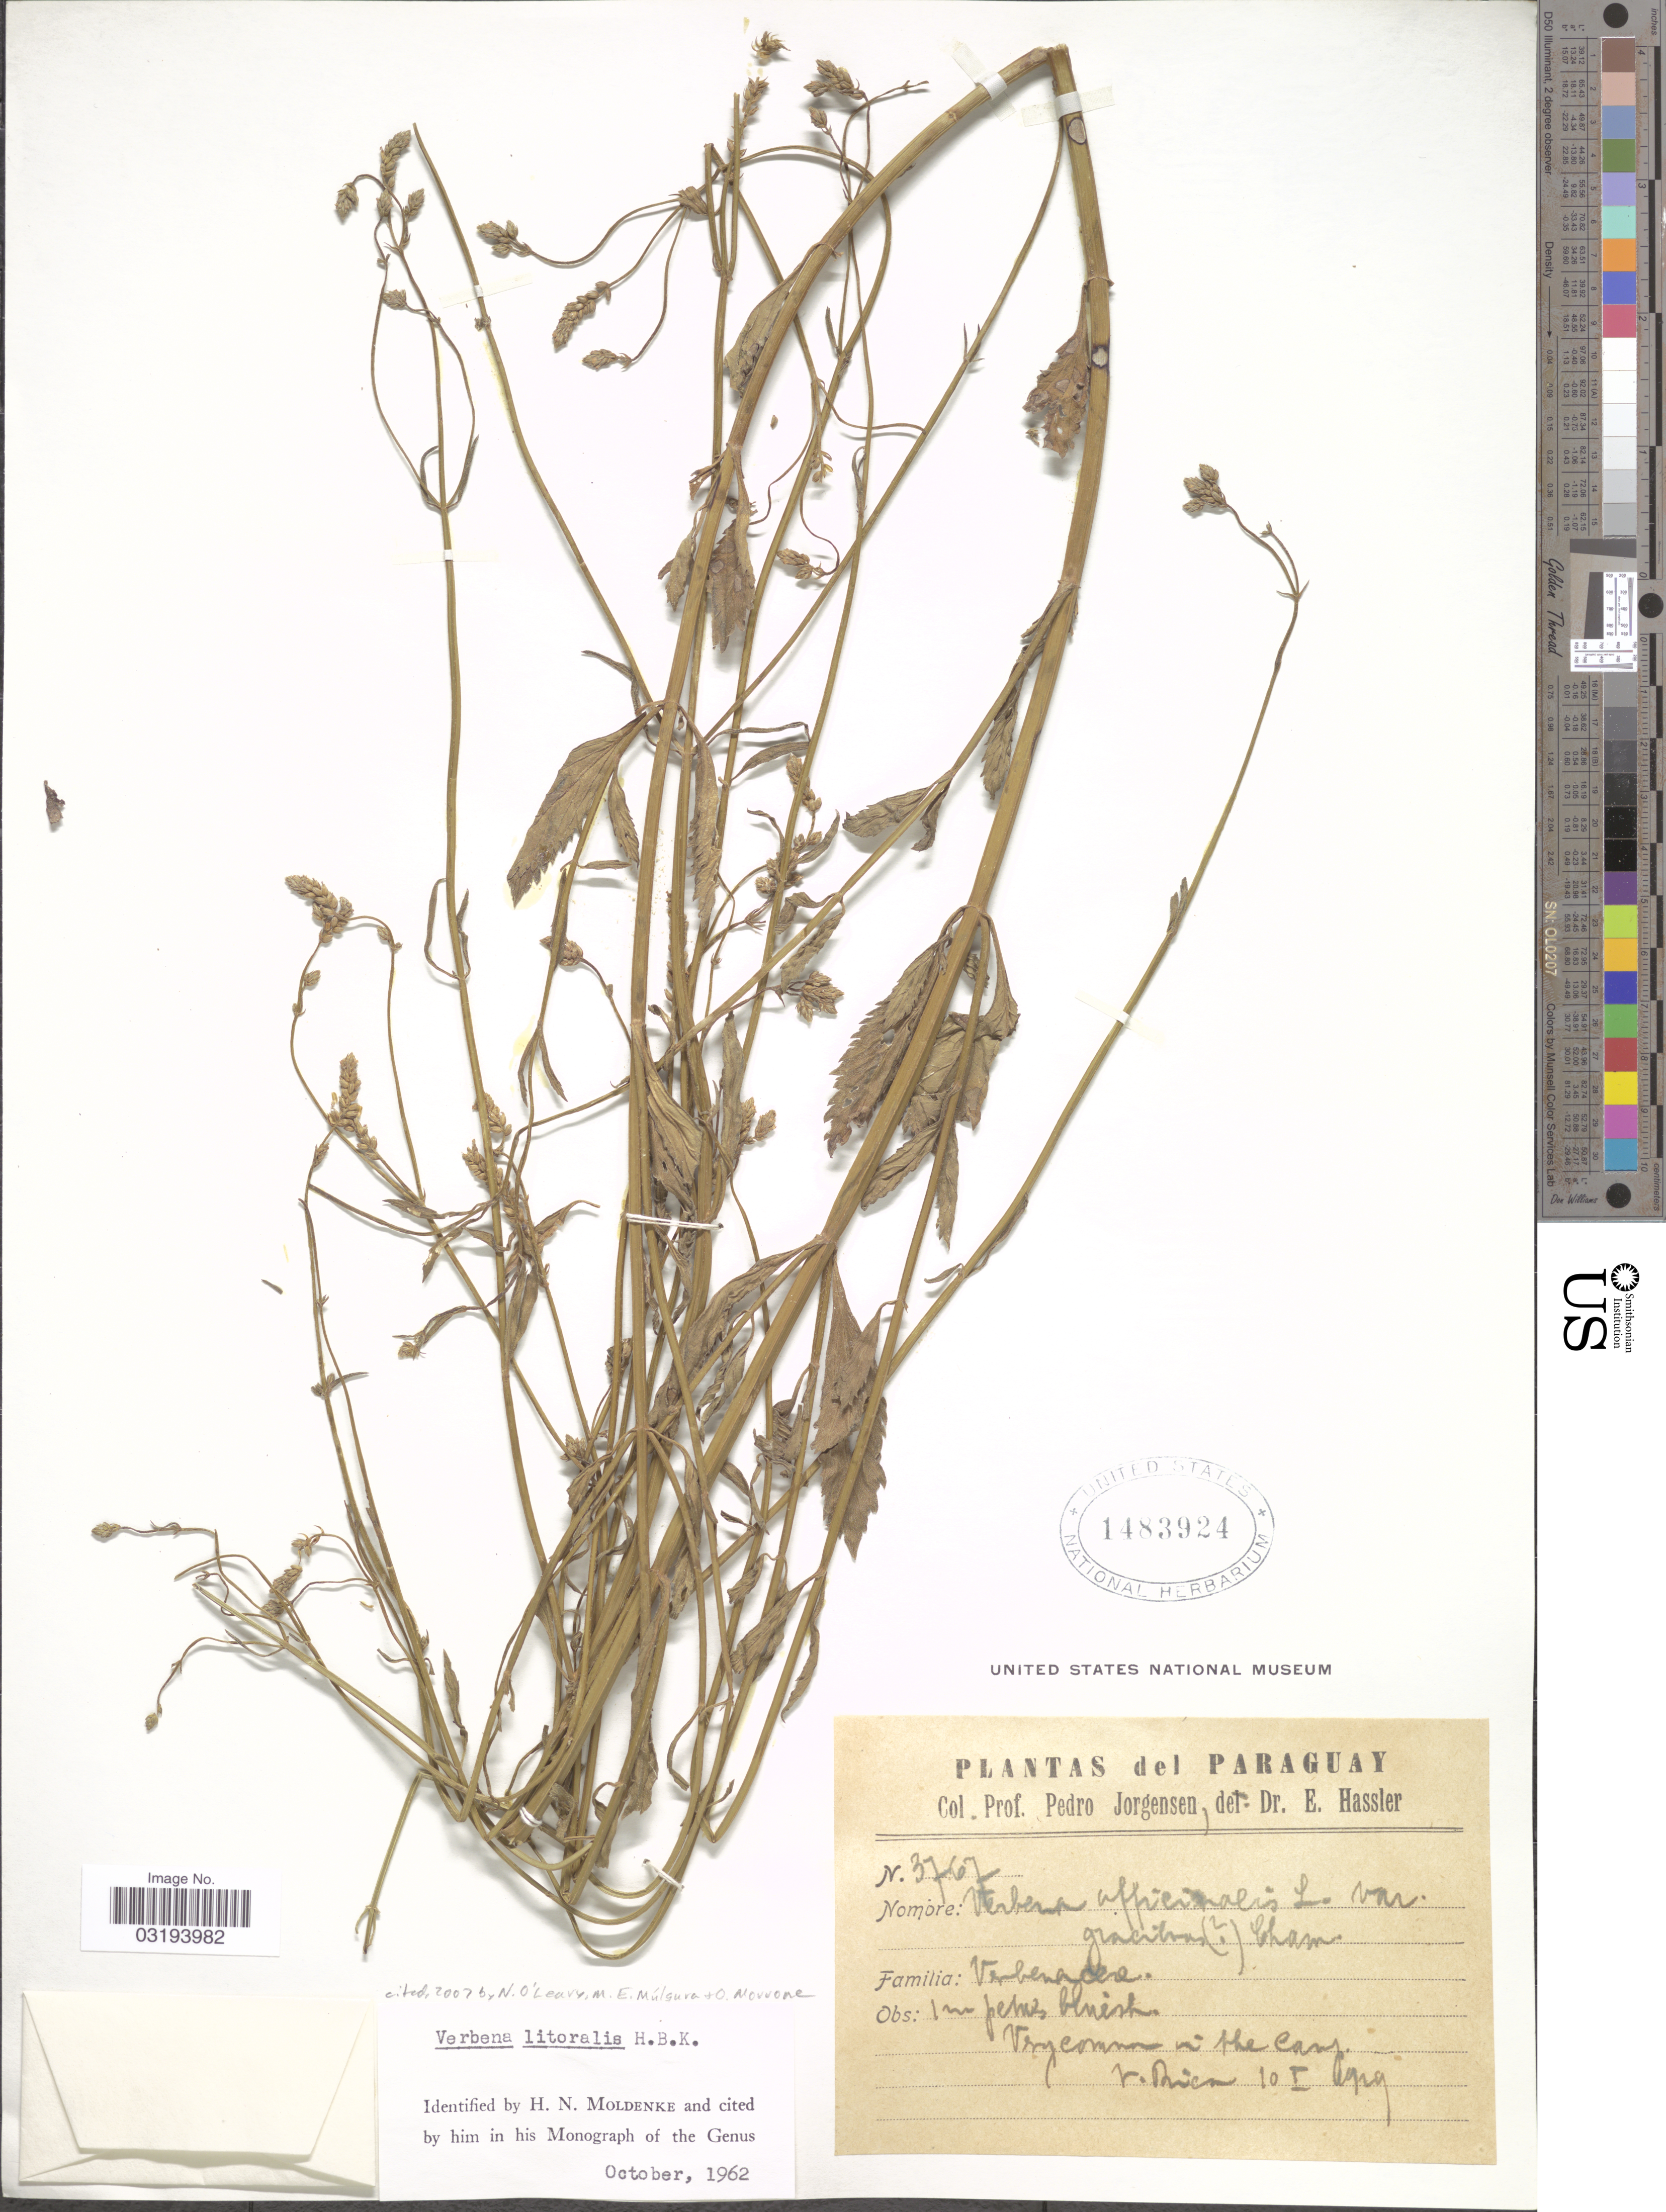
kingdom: Plantae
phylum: Tracheophyta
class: Magnoliopsida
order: Lamiales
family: Verbenaceae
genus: Verbena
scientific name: Verbena litoralis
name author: Kunth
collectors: P. Jörgensen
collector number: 3767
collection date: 1919-01-10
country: Paraguay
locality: Very common in the camp. V. Rica.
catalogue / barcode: US 1483924